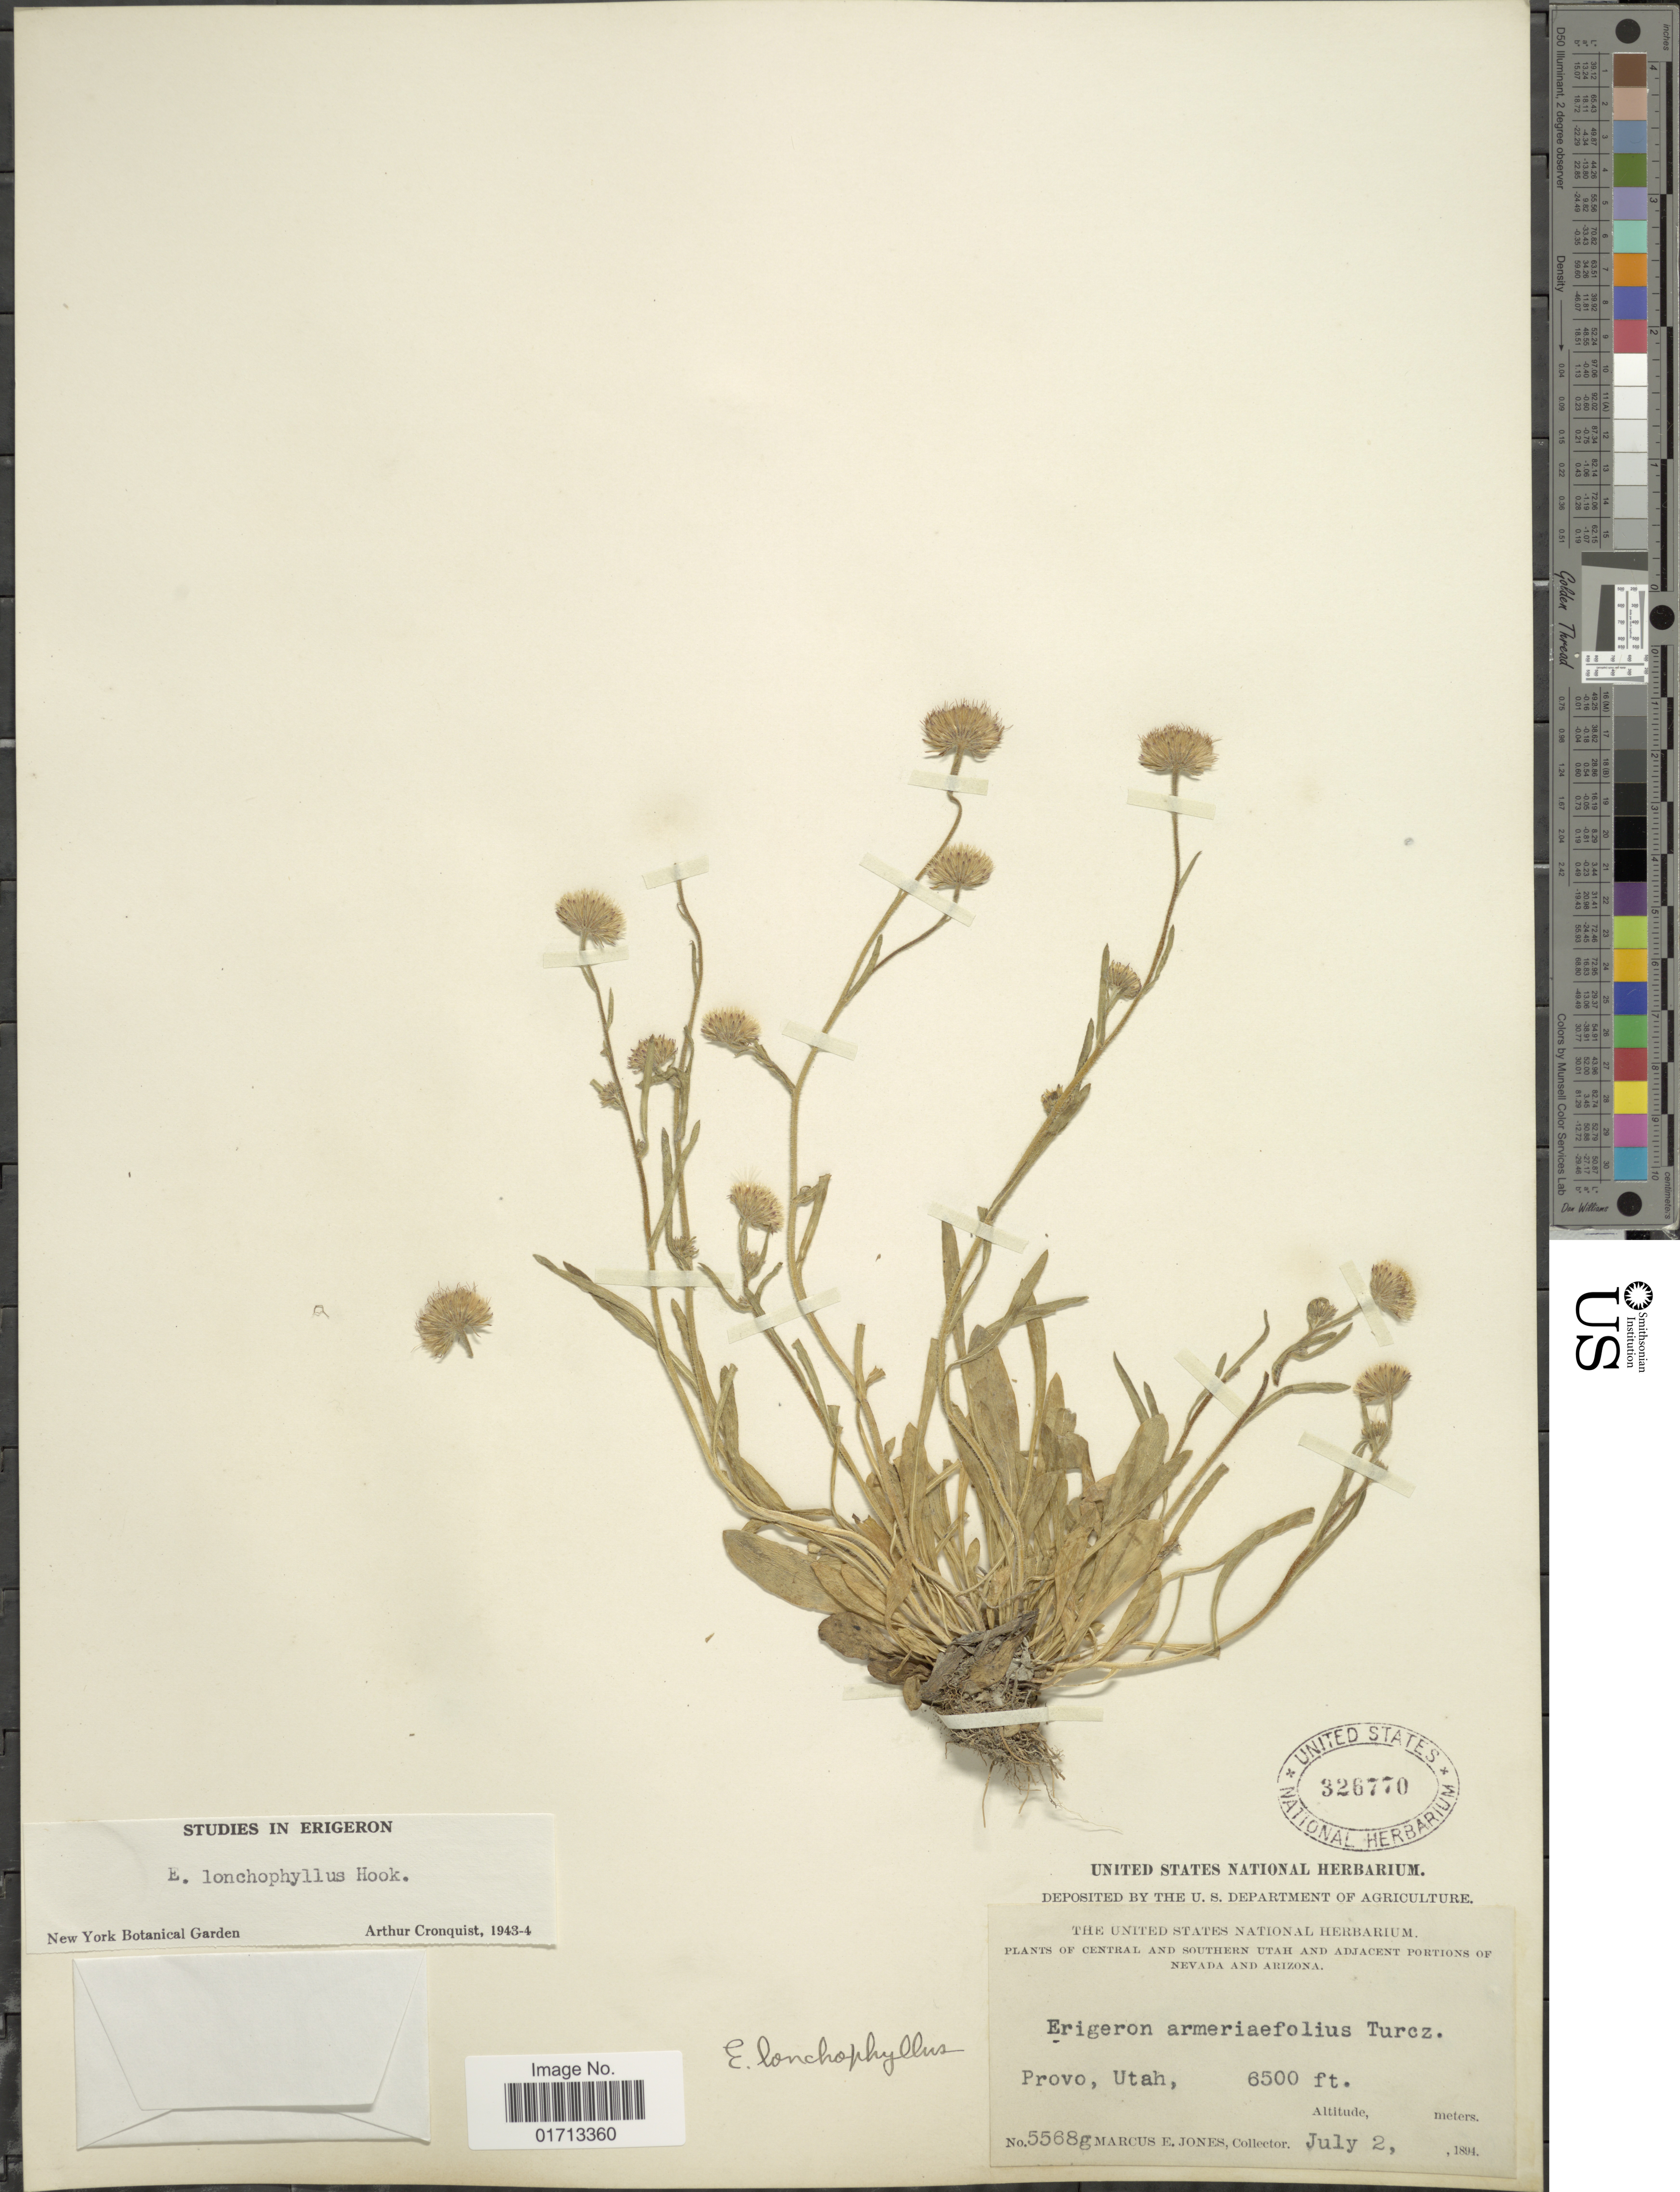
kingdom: Plantae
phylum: Tracheophyta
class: Magnoliopsida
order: Asterales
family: Asteraceae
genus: Erigeron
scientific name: Erigeron lonchophyllus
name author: Hook.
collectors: M. E. Jones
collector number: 5568g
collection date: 1894-07-02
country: United States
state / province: Utah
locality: Central and southern Utah, Provo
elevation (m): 1981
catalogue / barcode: US 326770